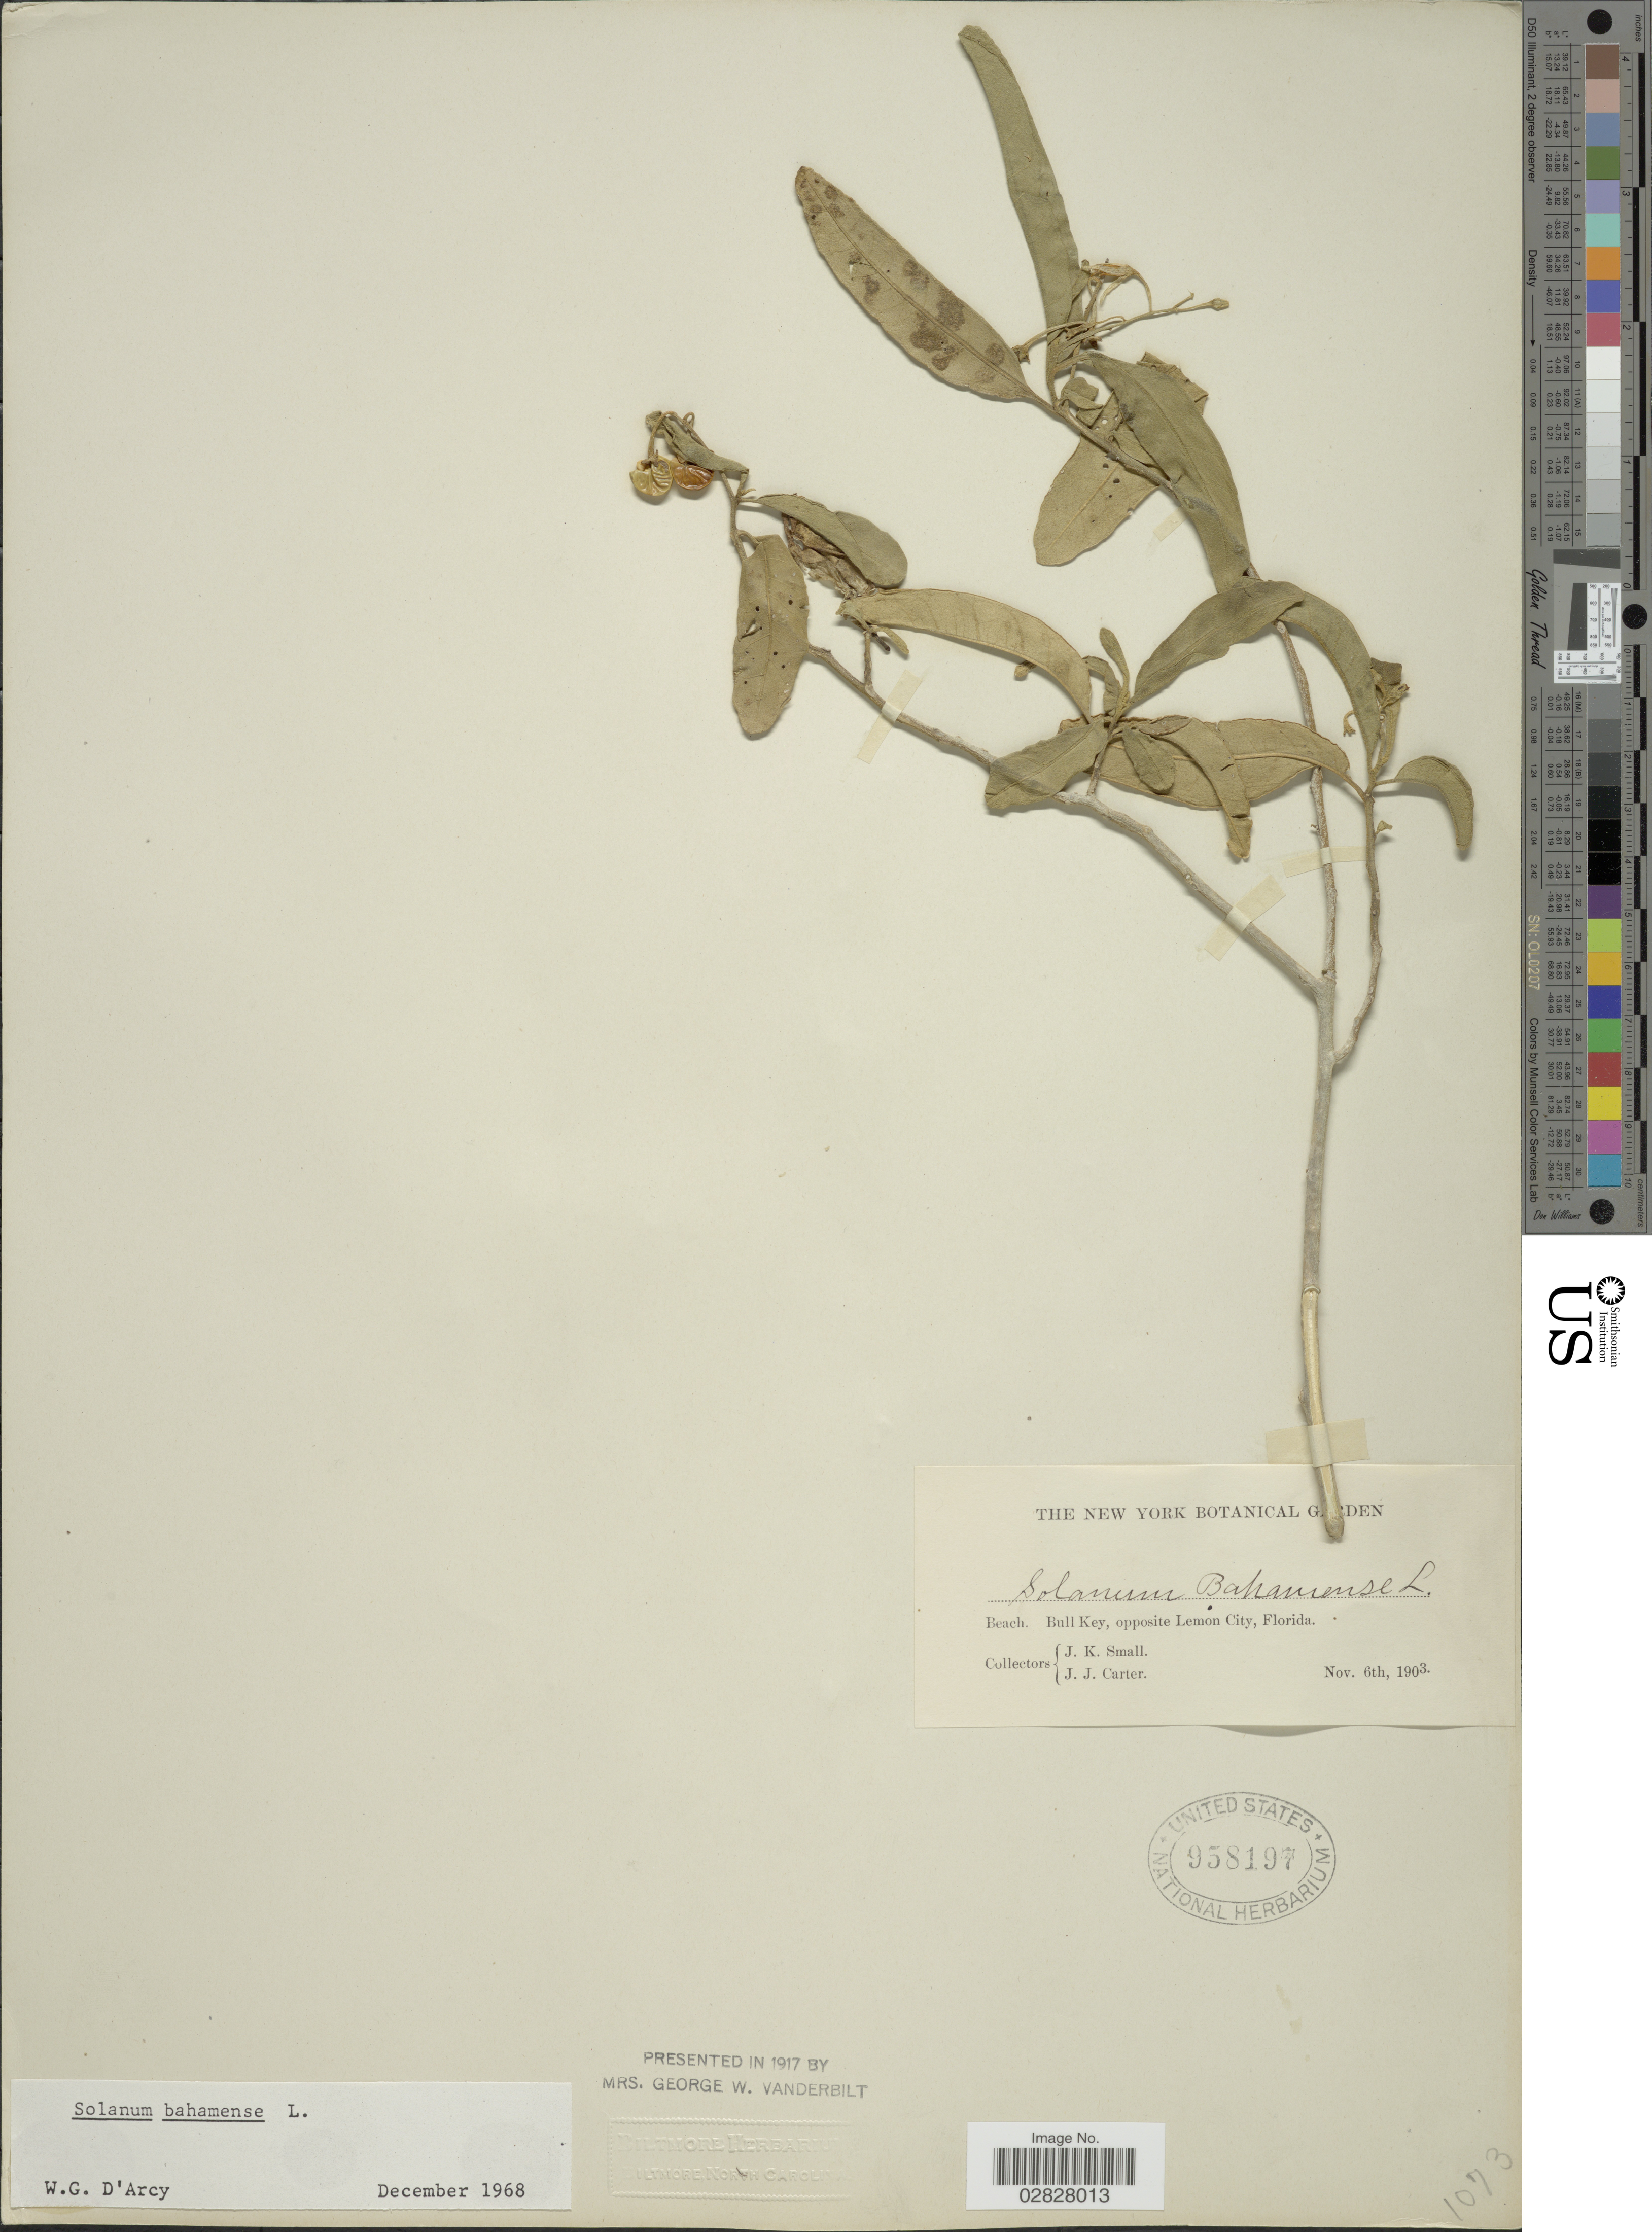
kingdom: Plantae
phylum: Tracheophyta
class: Magnoliopsida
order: Solanales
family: Solanaceae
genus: Solanum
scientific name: Solanum bahamense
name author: L.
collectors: J. K. Small & J. Carter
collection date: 1903-11-06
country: United States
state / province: Florida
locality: Bull Key, opposite Lemon City.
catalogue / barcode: US 958197